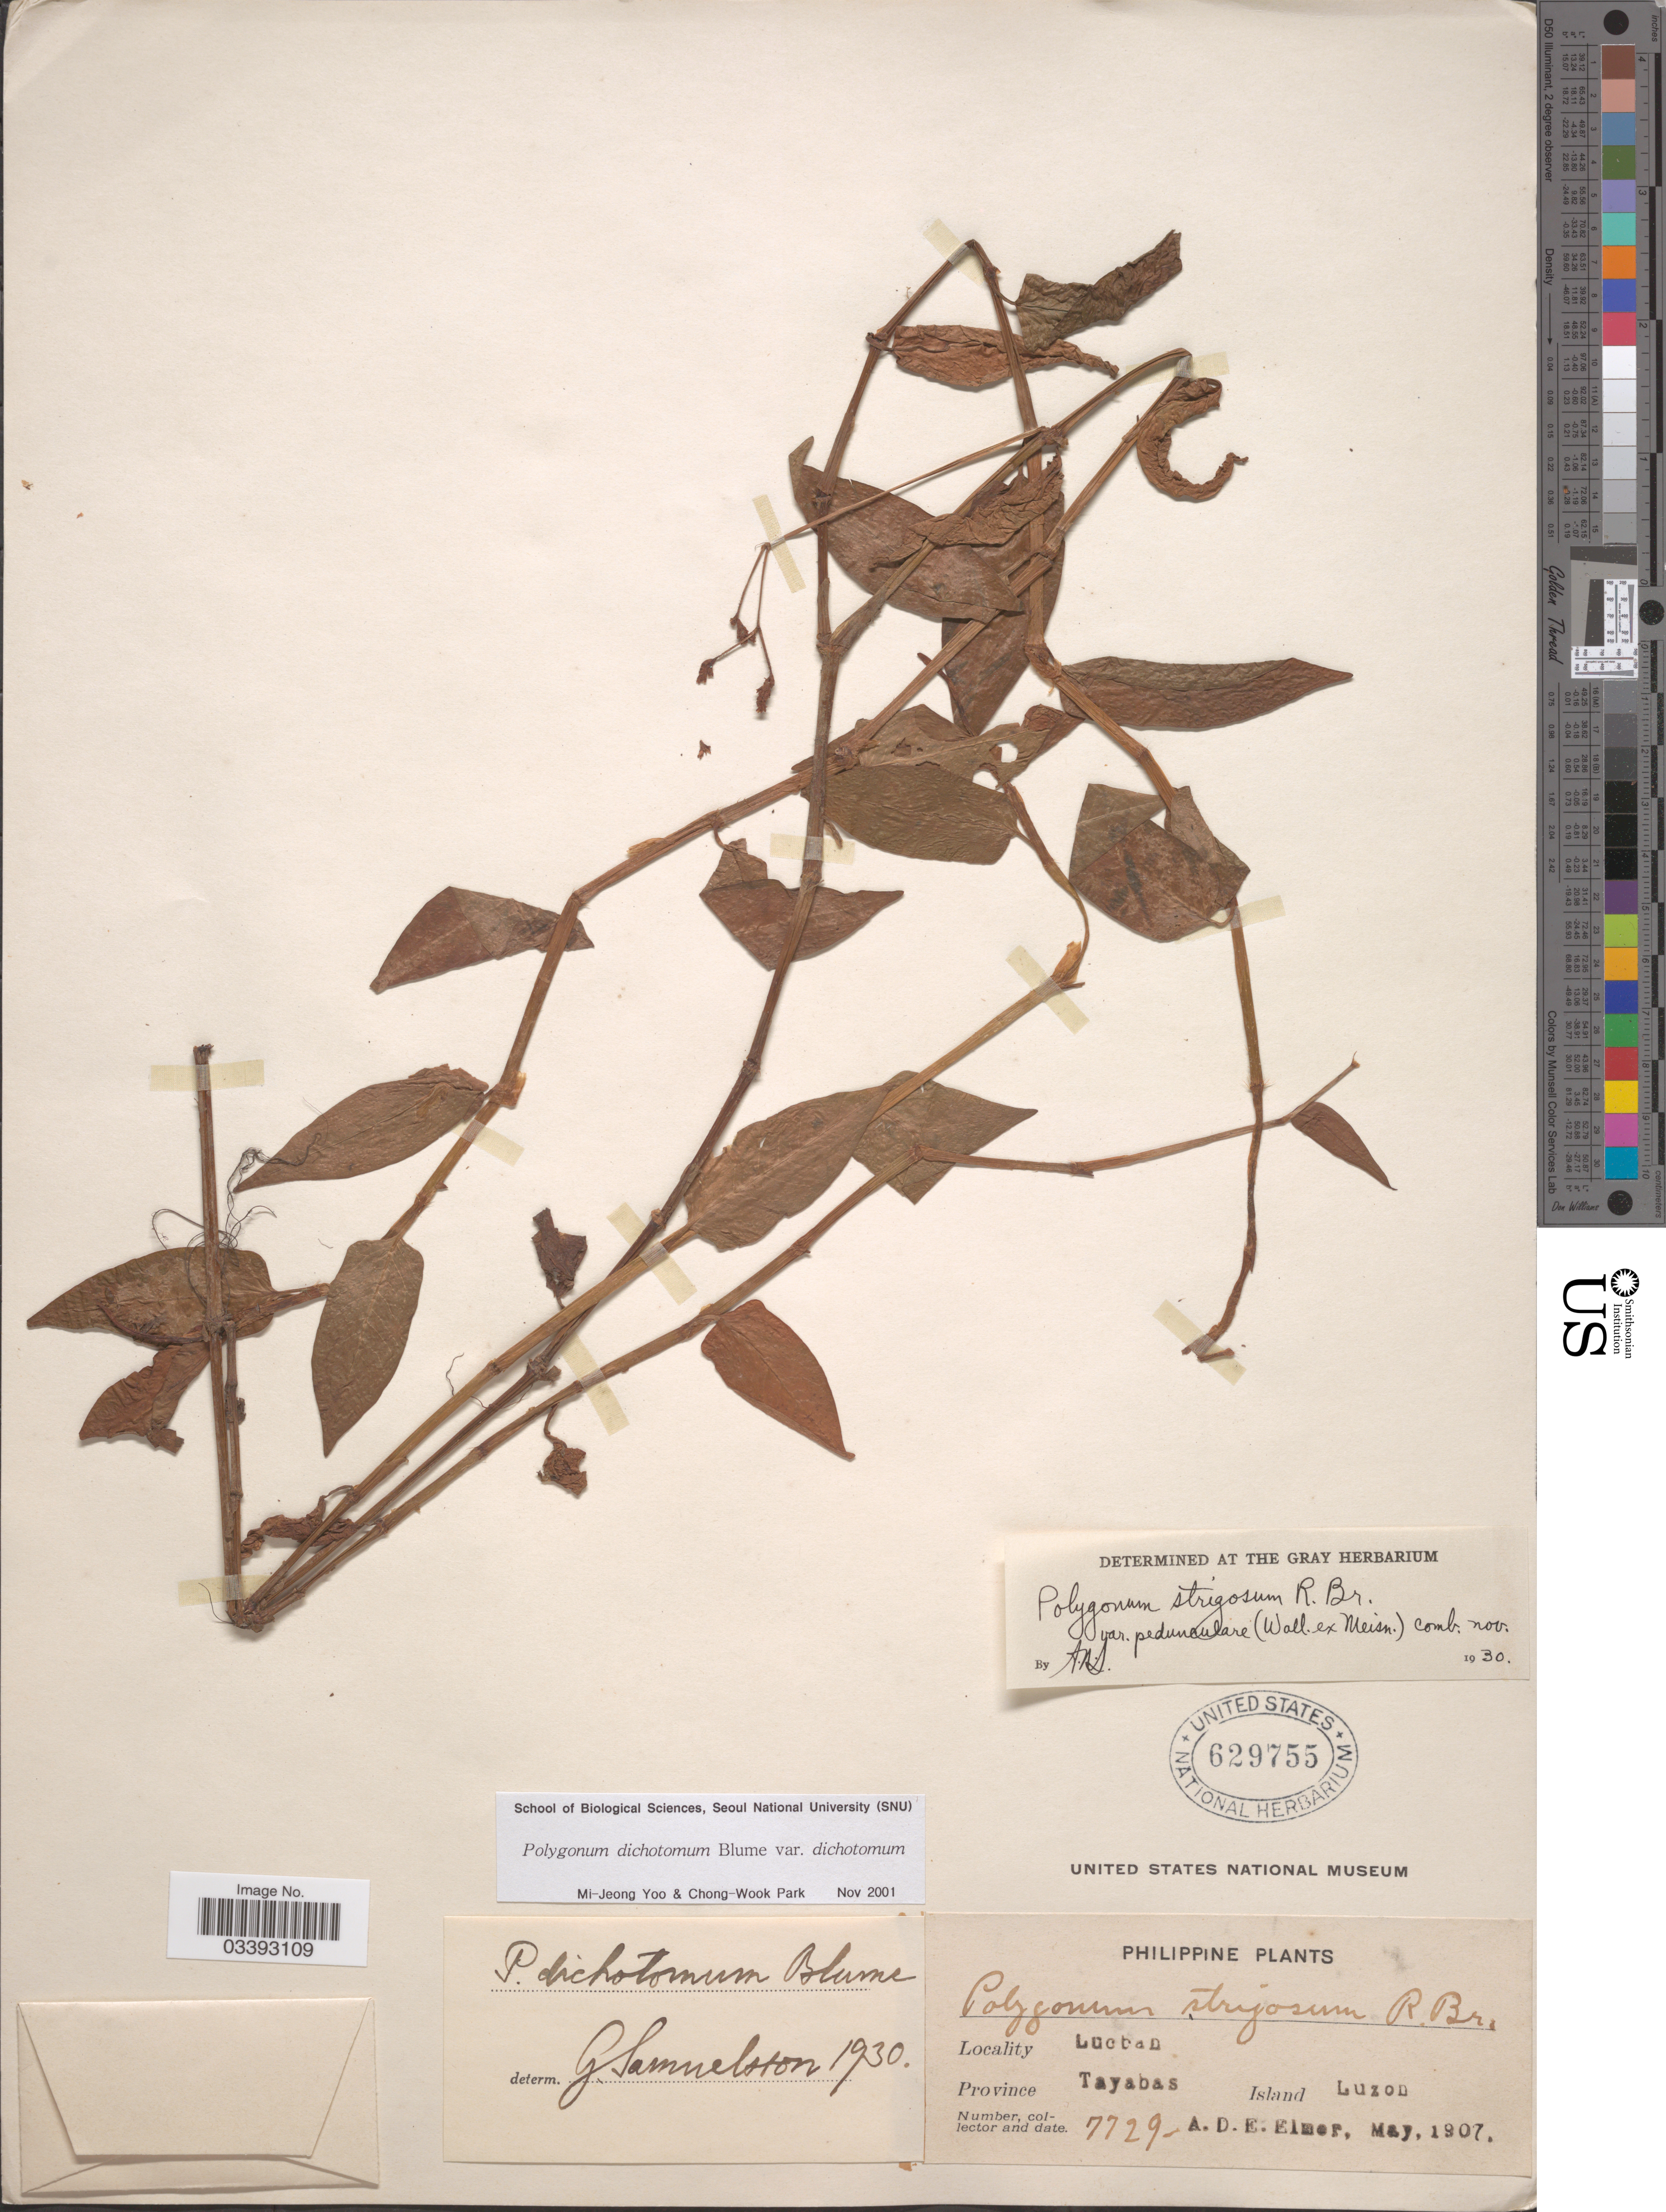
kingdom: Plantae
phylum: Tracheophyta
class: Magnoliopsida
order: Caryophyllales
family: Polygonaceae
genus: Polygonum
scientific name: Polygonum dichotomum var. dichotomum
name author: Blume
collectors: A. D. E. Elmer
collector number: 7729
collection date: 1907-05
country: Philippines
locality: Lucban. Province Tayabas. Island Luzon.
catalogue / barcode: US 629755